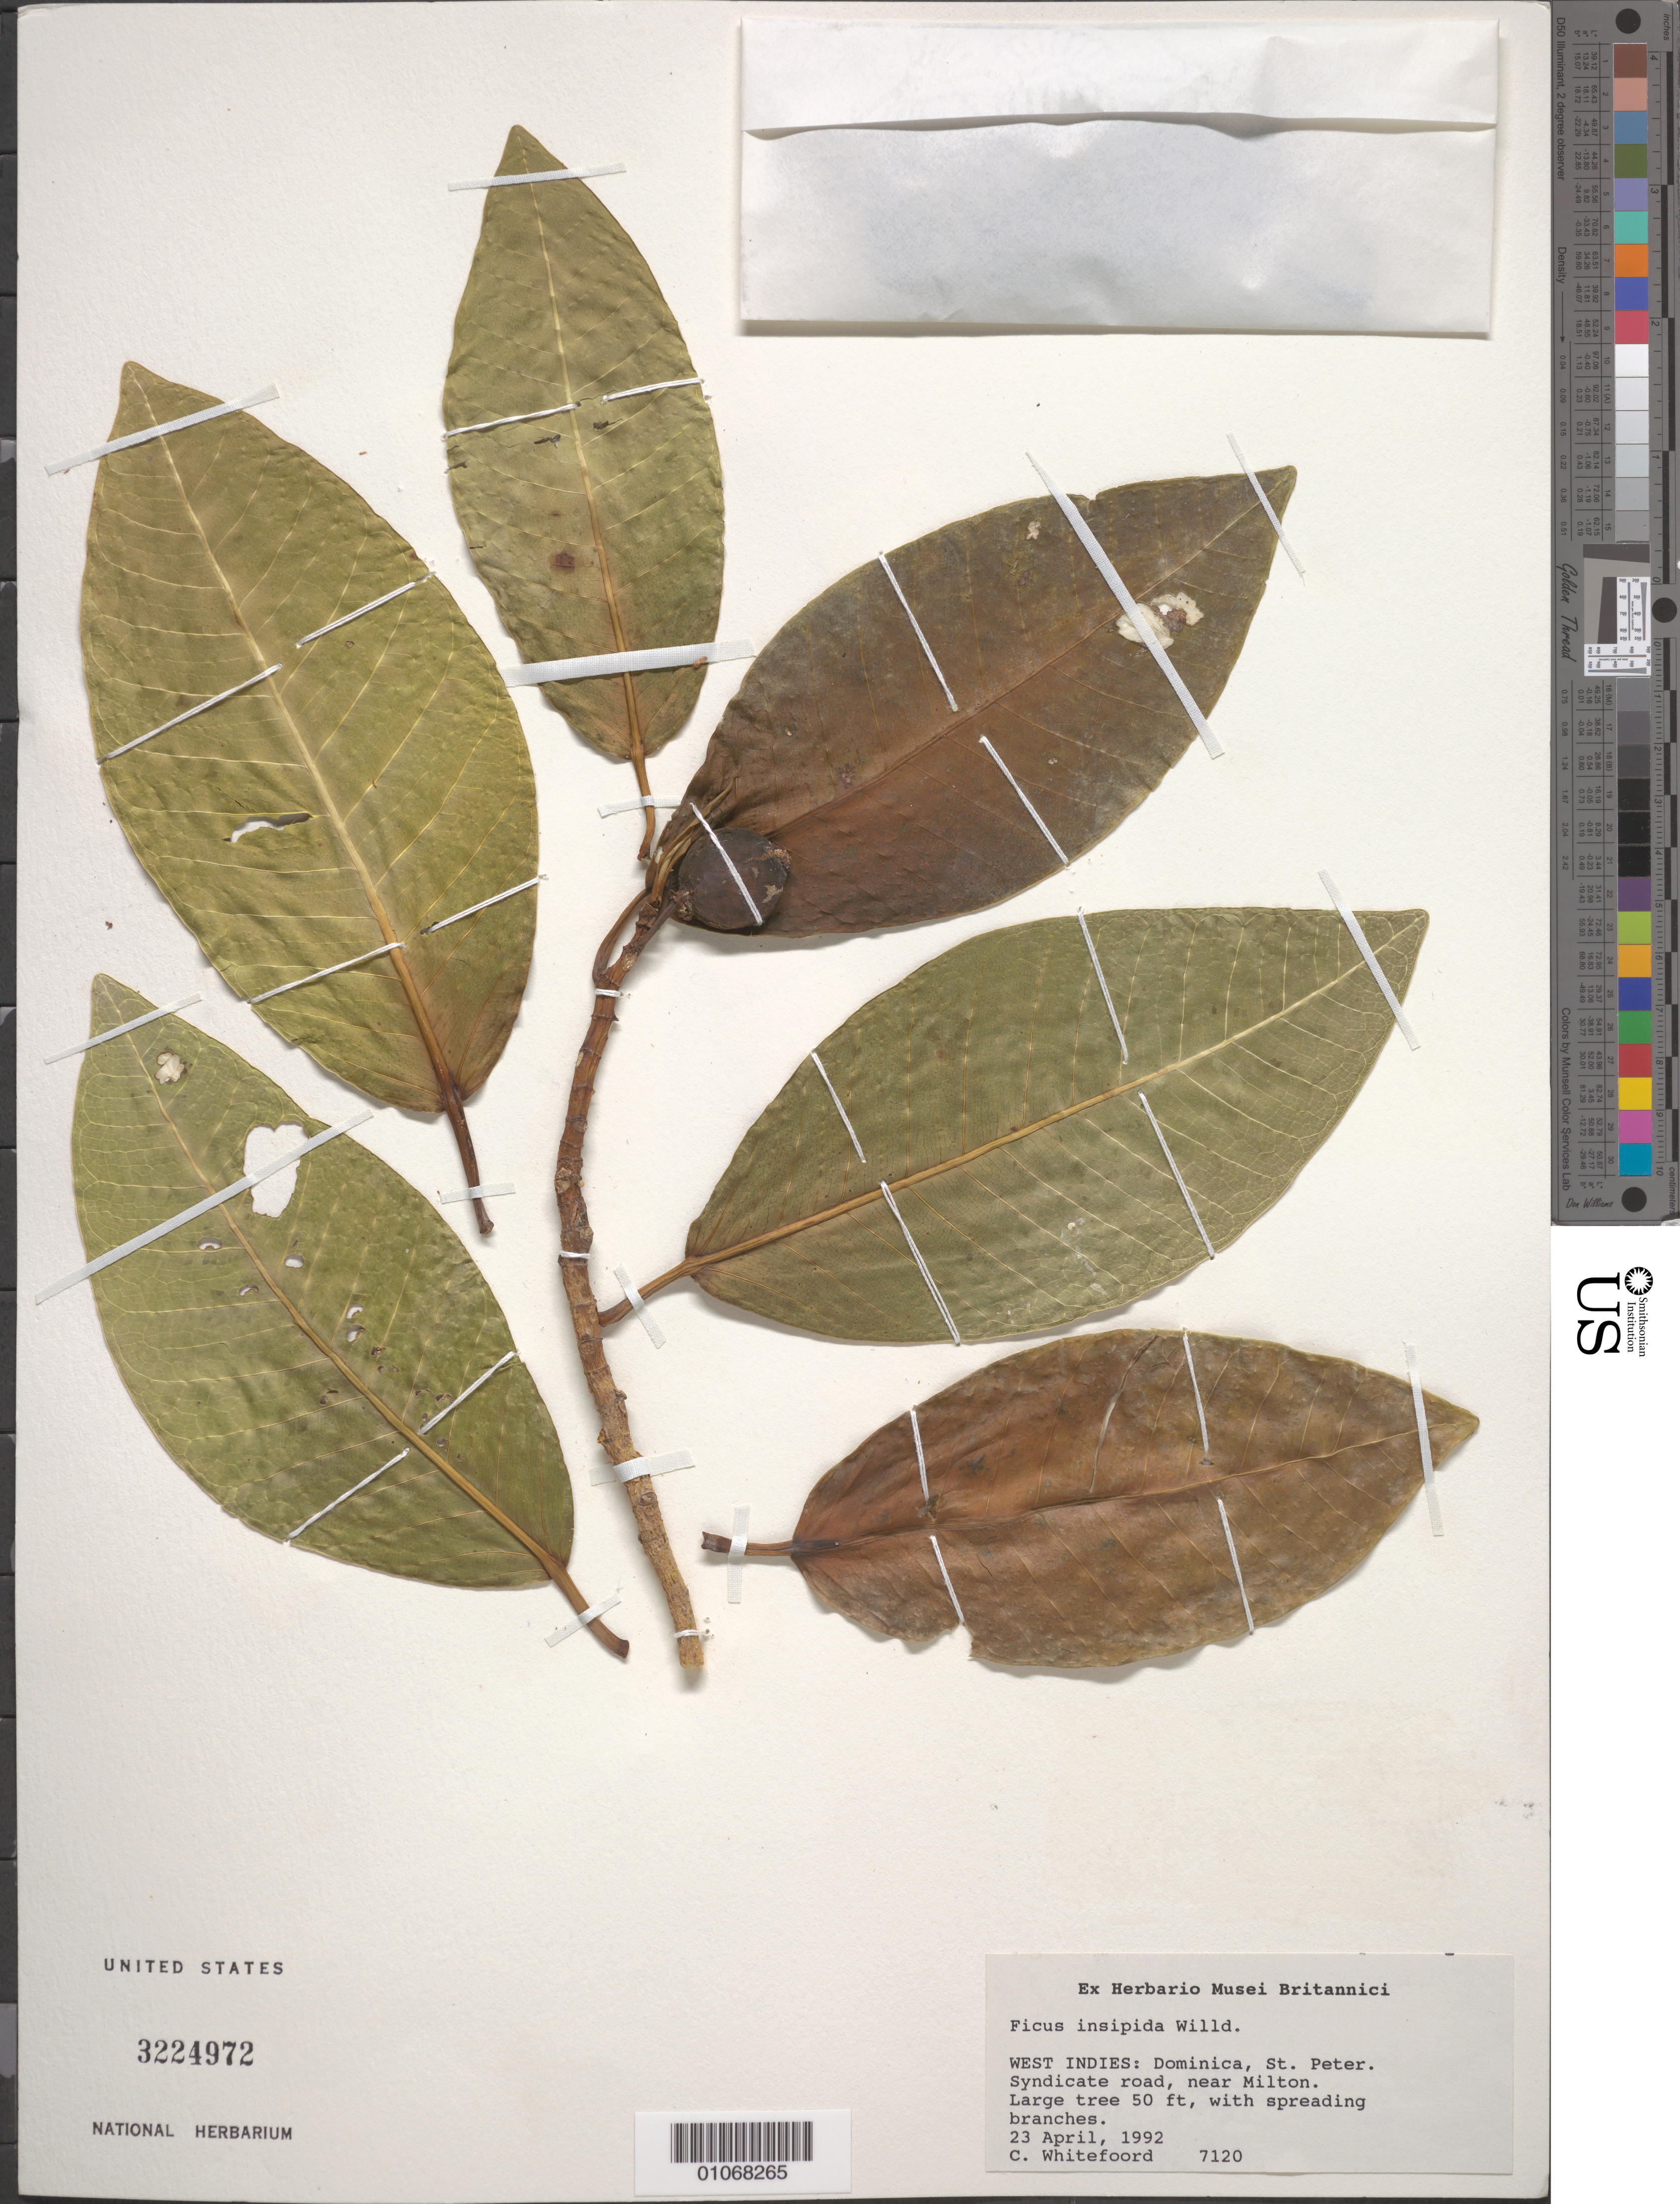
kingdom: Plantae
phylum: Tracheophyta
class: Magnoliopsida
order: Rosales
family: Moraceae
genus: Ficus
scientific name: Ficus insipida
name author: Willd.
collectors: C. Whitefoord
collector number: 7120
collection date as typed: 23 Apr 1992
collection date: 1992-04-23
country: Dominica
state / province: St. Peter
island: Dominica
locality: Syndicate road, near Milton.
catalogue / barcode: US 3224972